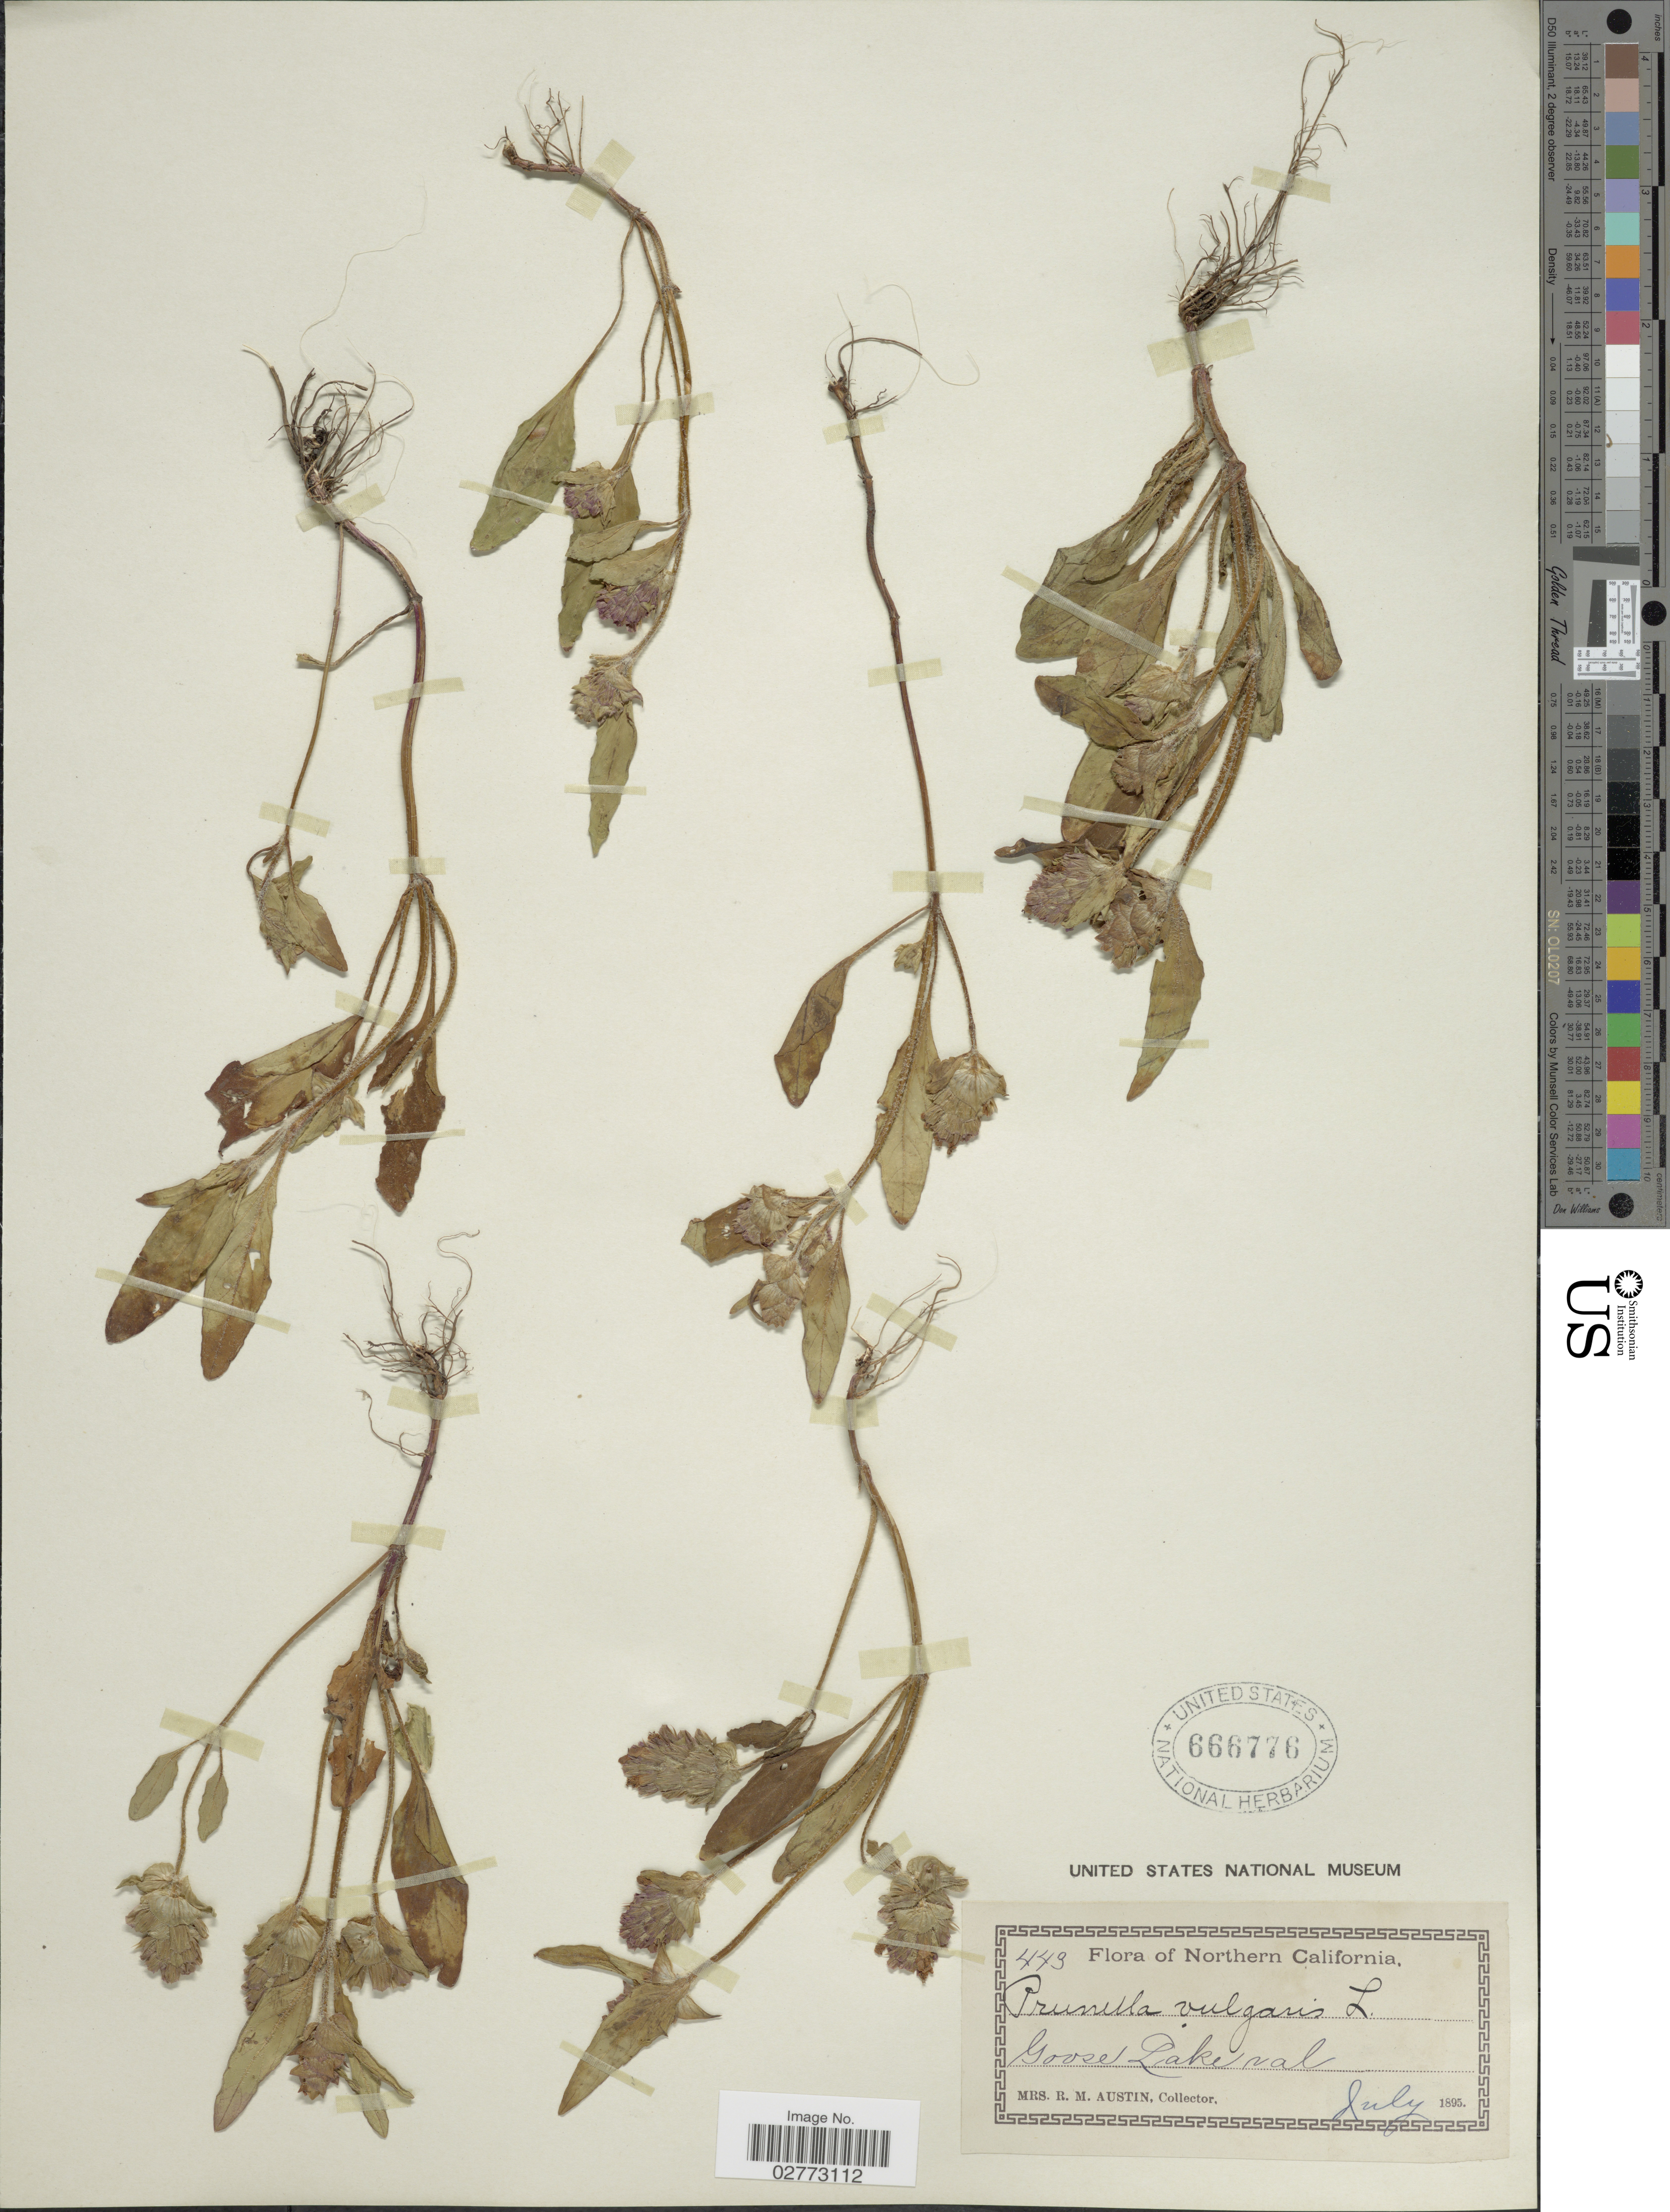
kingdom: Plantae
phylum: Tracheophyta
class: Magnoliopsida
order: Lamiales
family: Lamiaceae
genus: Prunella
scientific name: Prunella vulgaris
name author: L.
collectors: R. Austin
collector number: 449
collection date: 1895-07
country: United States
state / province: California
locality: Northern California, Goose Lake.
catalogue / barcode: US 666776